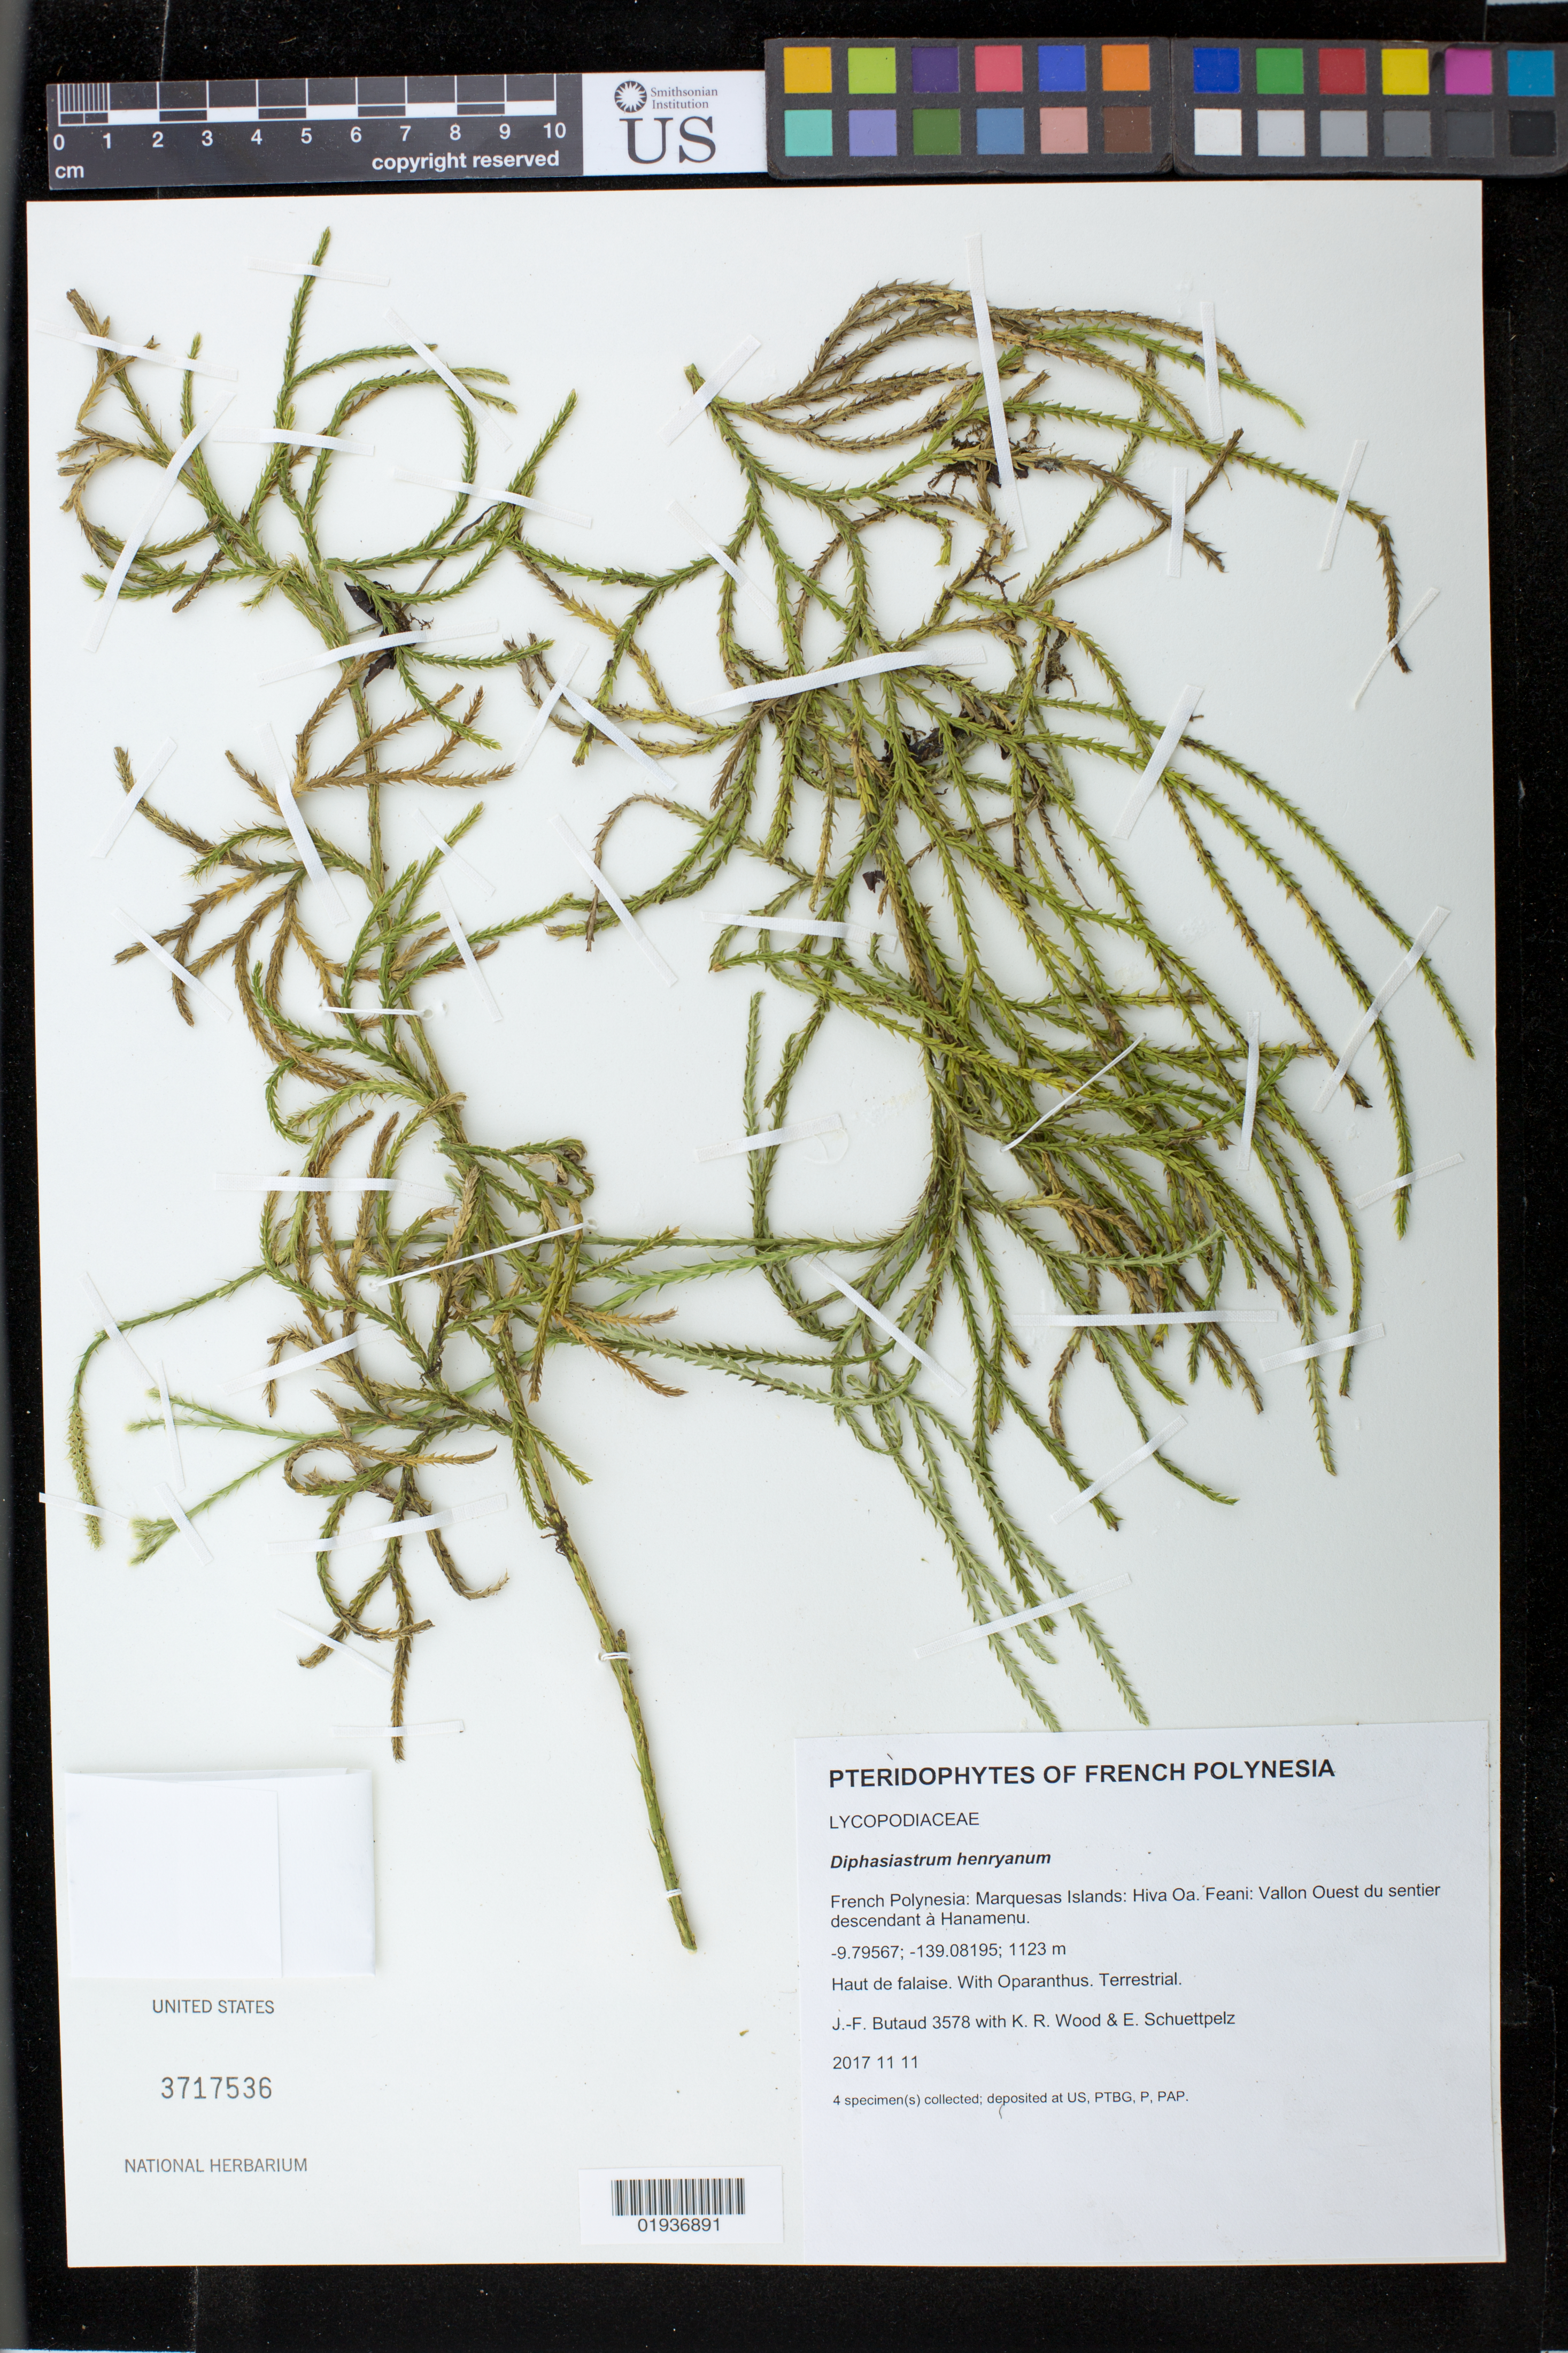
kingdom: Plantae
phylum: Tracheophyta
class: Lycopodiopsida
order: Lycopodiales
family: Lycopodiaceae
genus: Diphasiastrum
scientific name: Diphasiastrum henryanum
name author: (E.D. Br. & F. Br.) Holub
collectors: J.-F. Butaud, K. R. Wood & E. Schuettpelz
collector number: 3578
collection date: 2017-11-11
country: French Polynesia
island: Hiva Oa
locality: Hiva Oa, Feani, Vallon Ouest du sentier descendant a Hanamenu.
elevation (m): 1123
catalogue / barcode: US 3717536